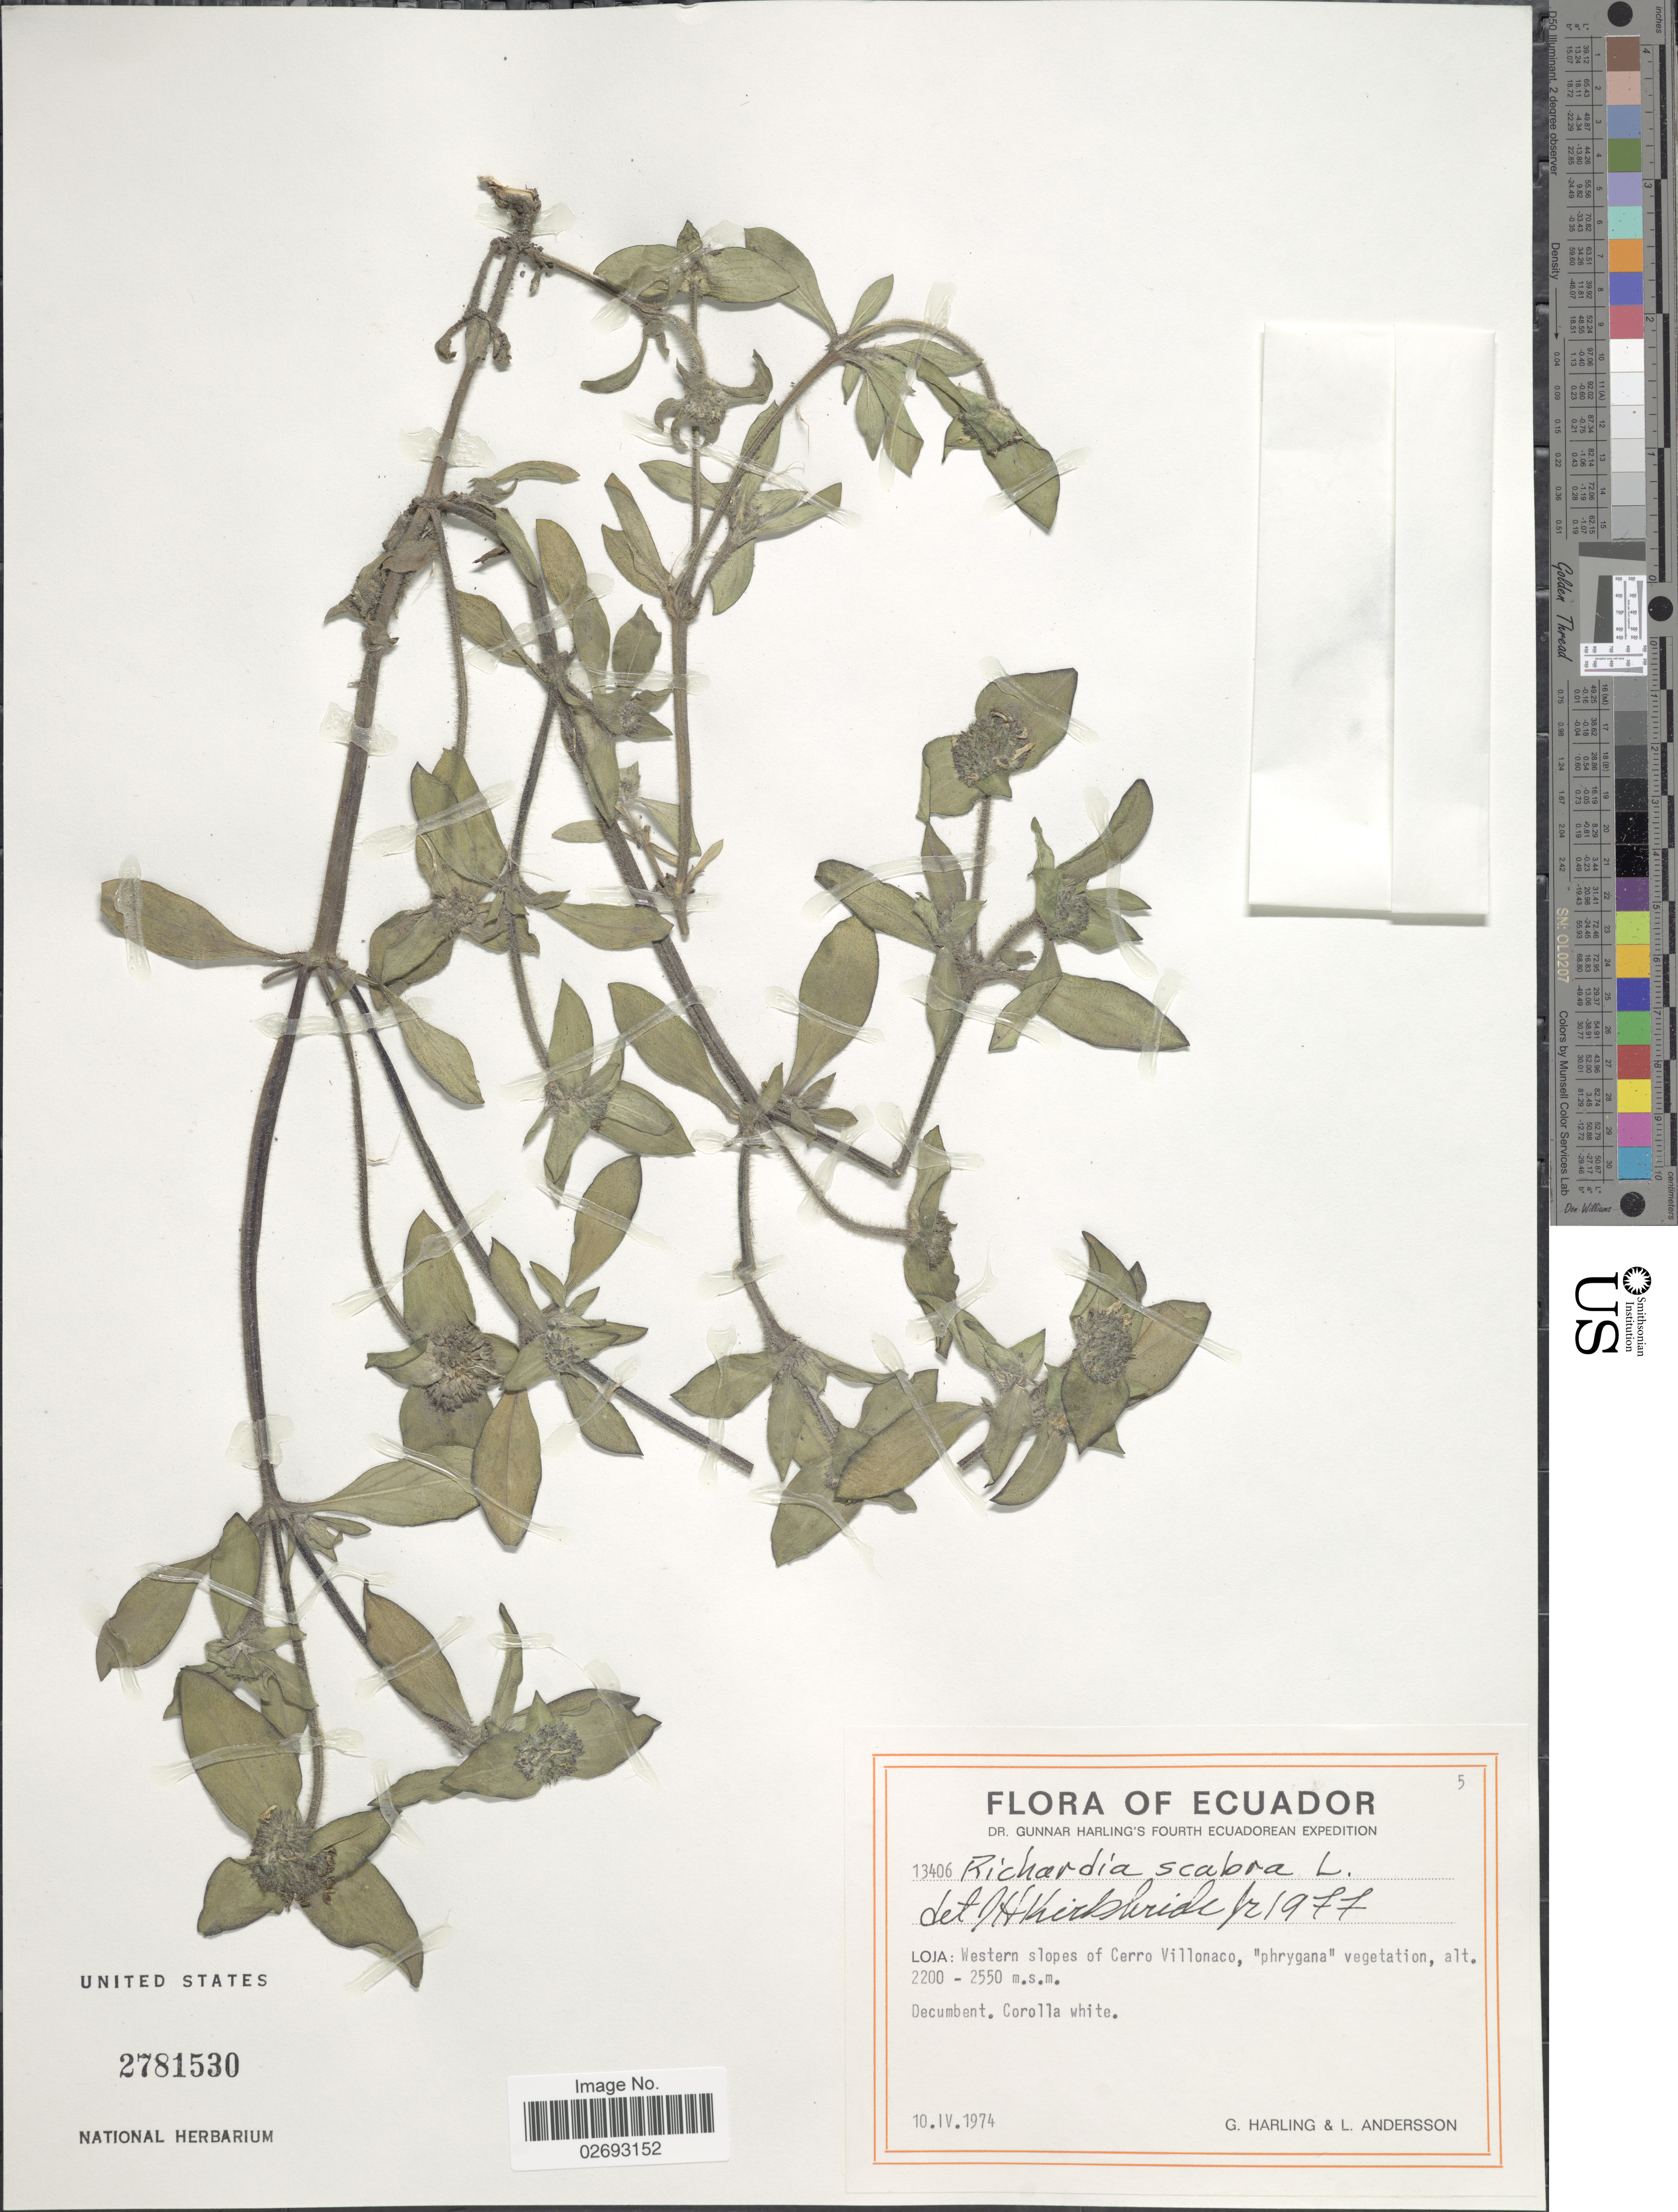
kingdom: Plantae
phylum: Tracheophyta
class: Magnoliopsida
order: Gentianales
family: Rubiaceae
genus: Richardia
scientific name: Richardia scabra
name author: L.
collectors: G. Harling & L. Andersson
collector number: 13406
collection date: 1974-04-10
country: Ecuador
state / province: Loja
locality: Westermn slopes of Cerro Villonaco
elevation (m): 2200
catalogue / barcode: US 2781530